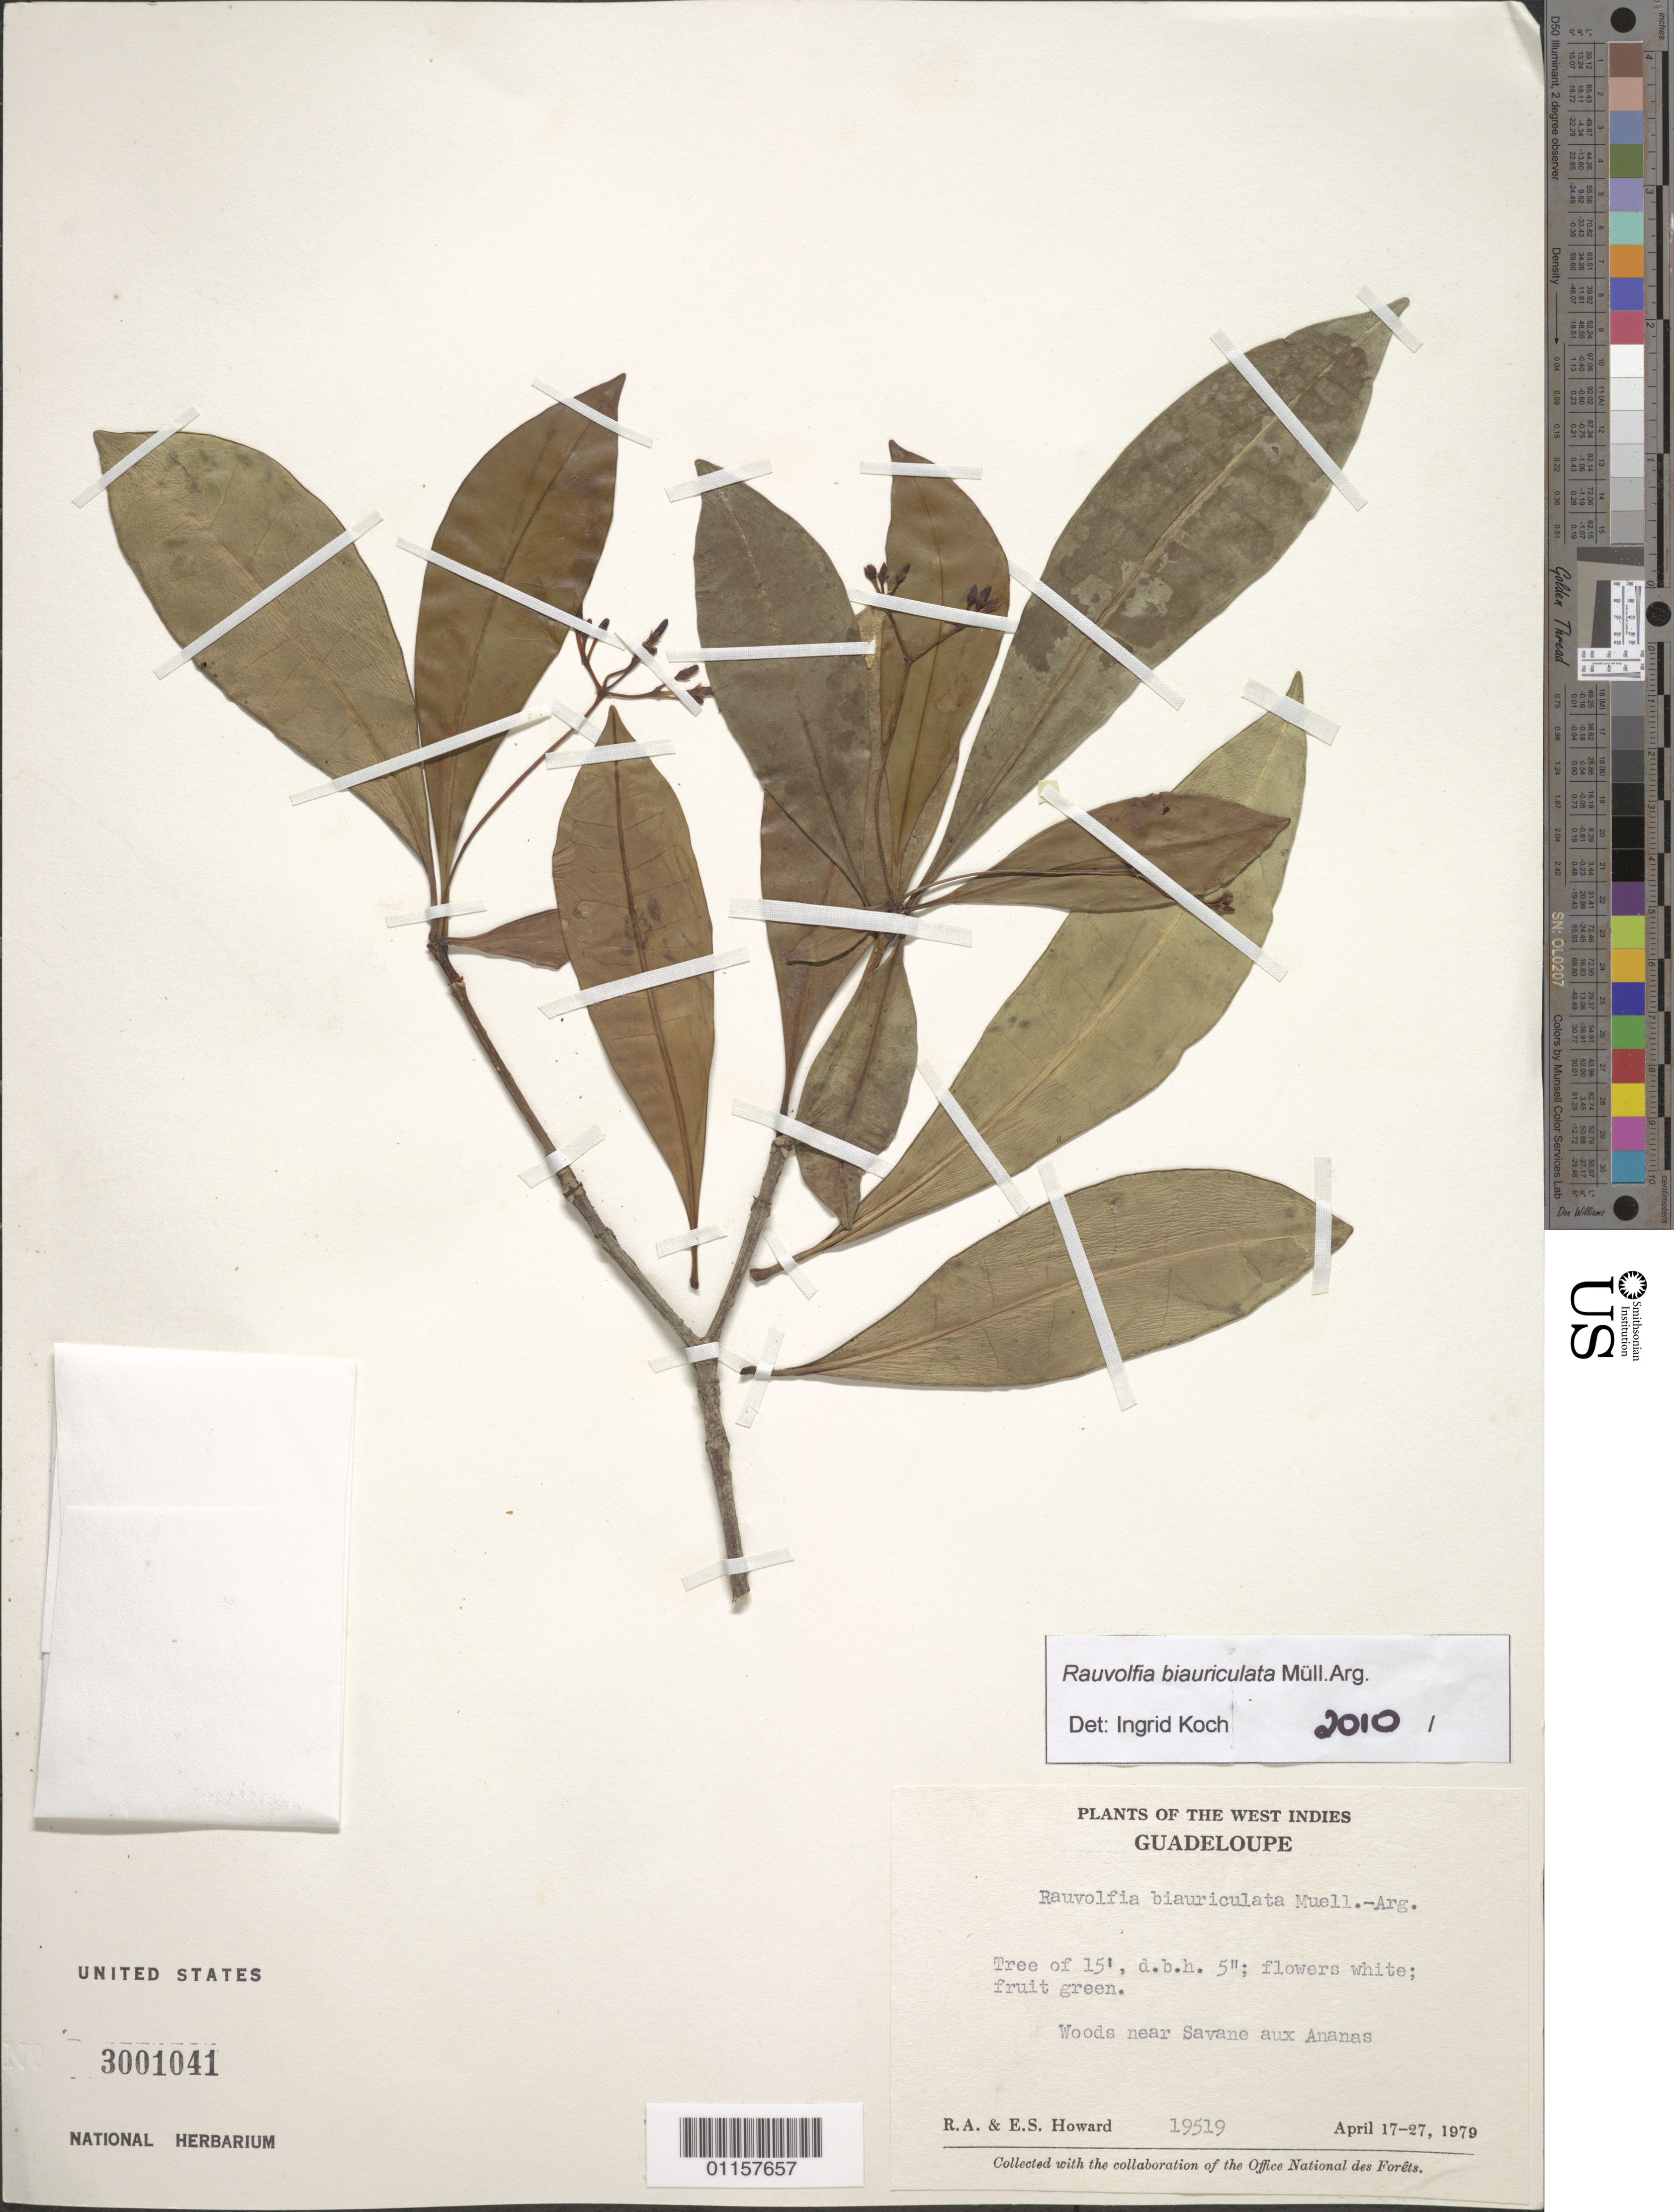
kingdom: Plantae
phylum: Tracheophyta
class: Magnoliopsida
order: Gentianales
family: Apocynaceae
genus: Rauvolfia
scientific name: Rauvolfia biauriculata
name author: Müll. Arg.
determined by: Koch, I.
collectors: R. A. Howard & E. S. Howard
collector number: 19519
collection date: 1979-04-17/1979-04-27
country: Guadeloupe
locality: Savane aux Ananas, near.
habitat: Woods.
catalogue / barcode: US 3001041